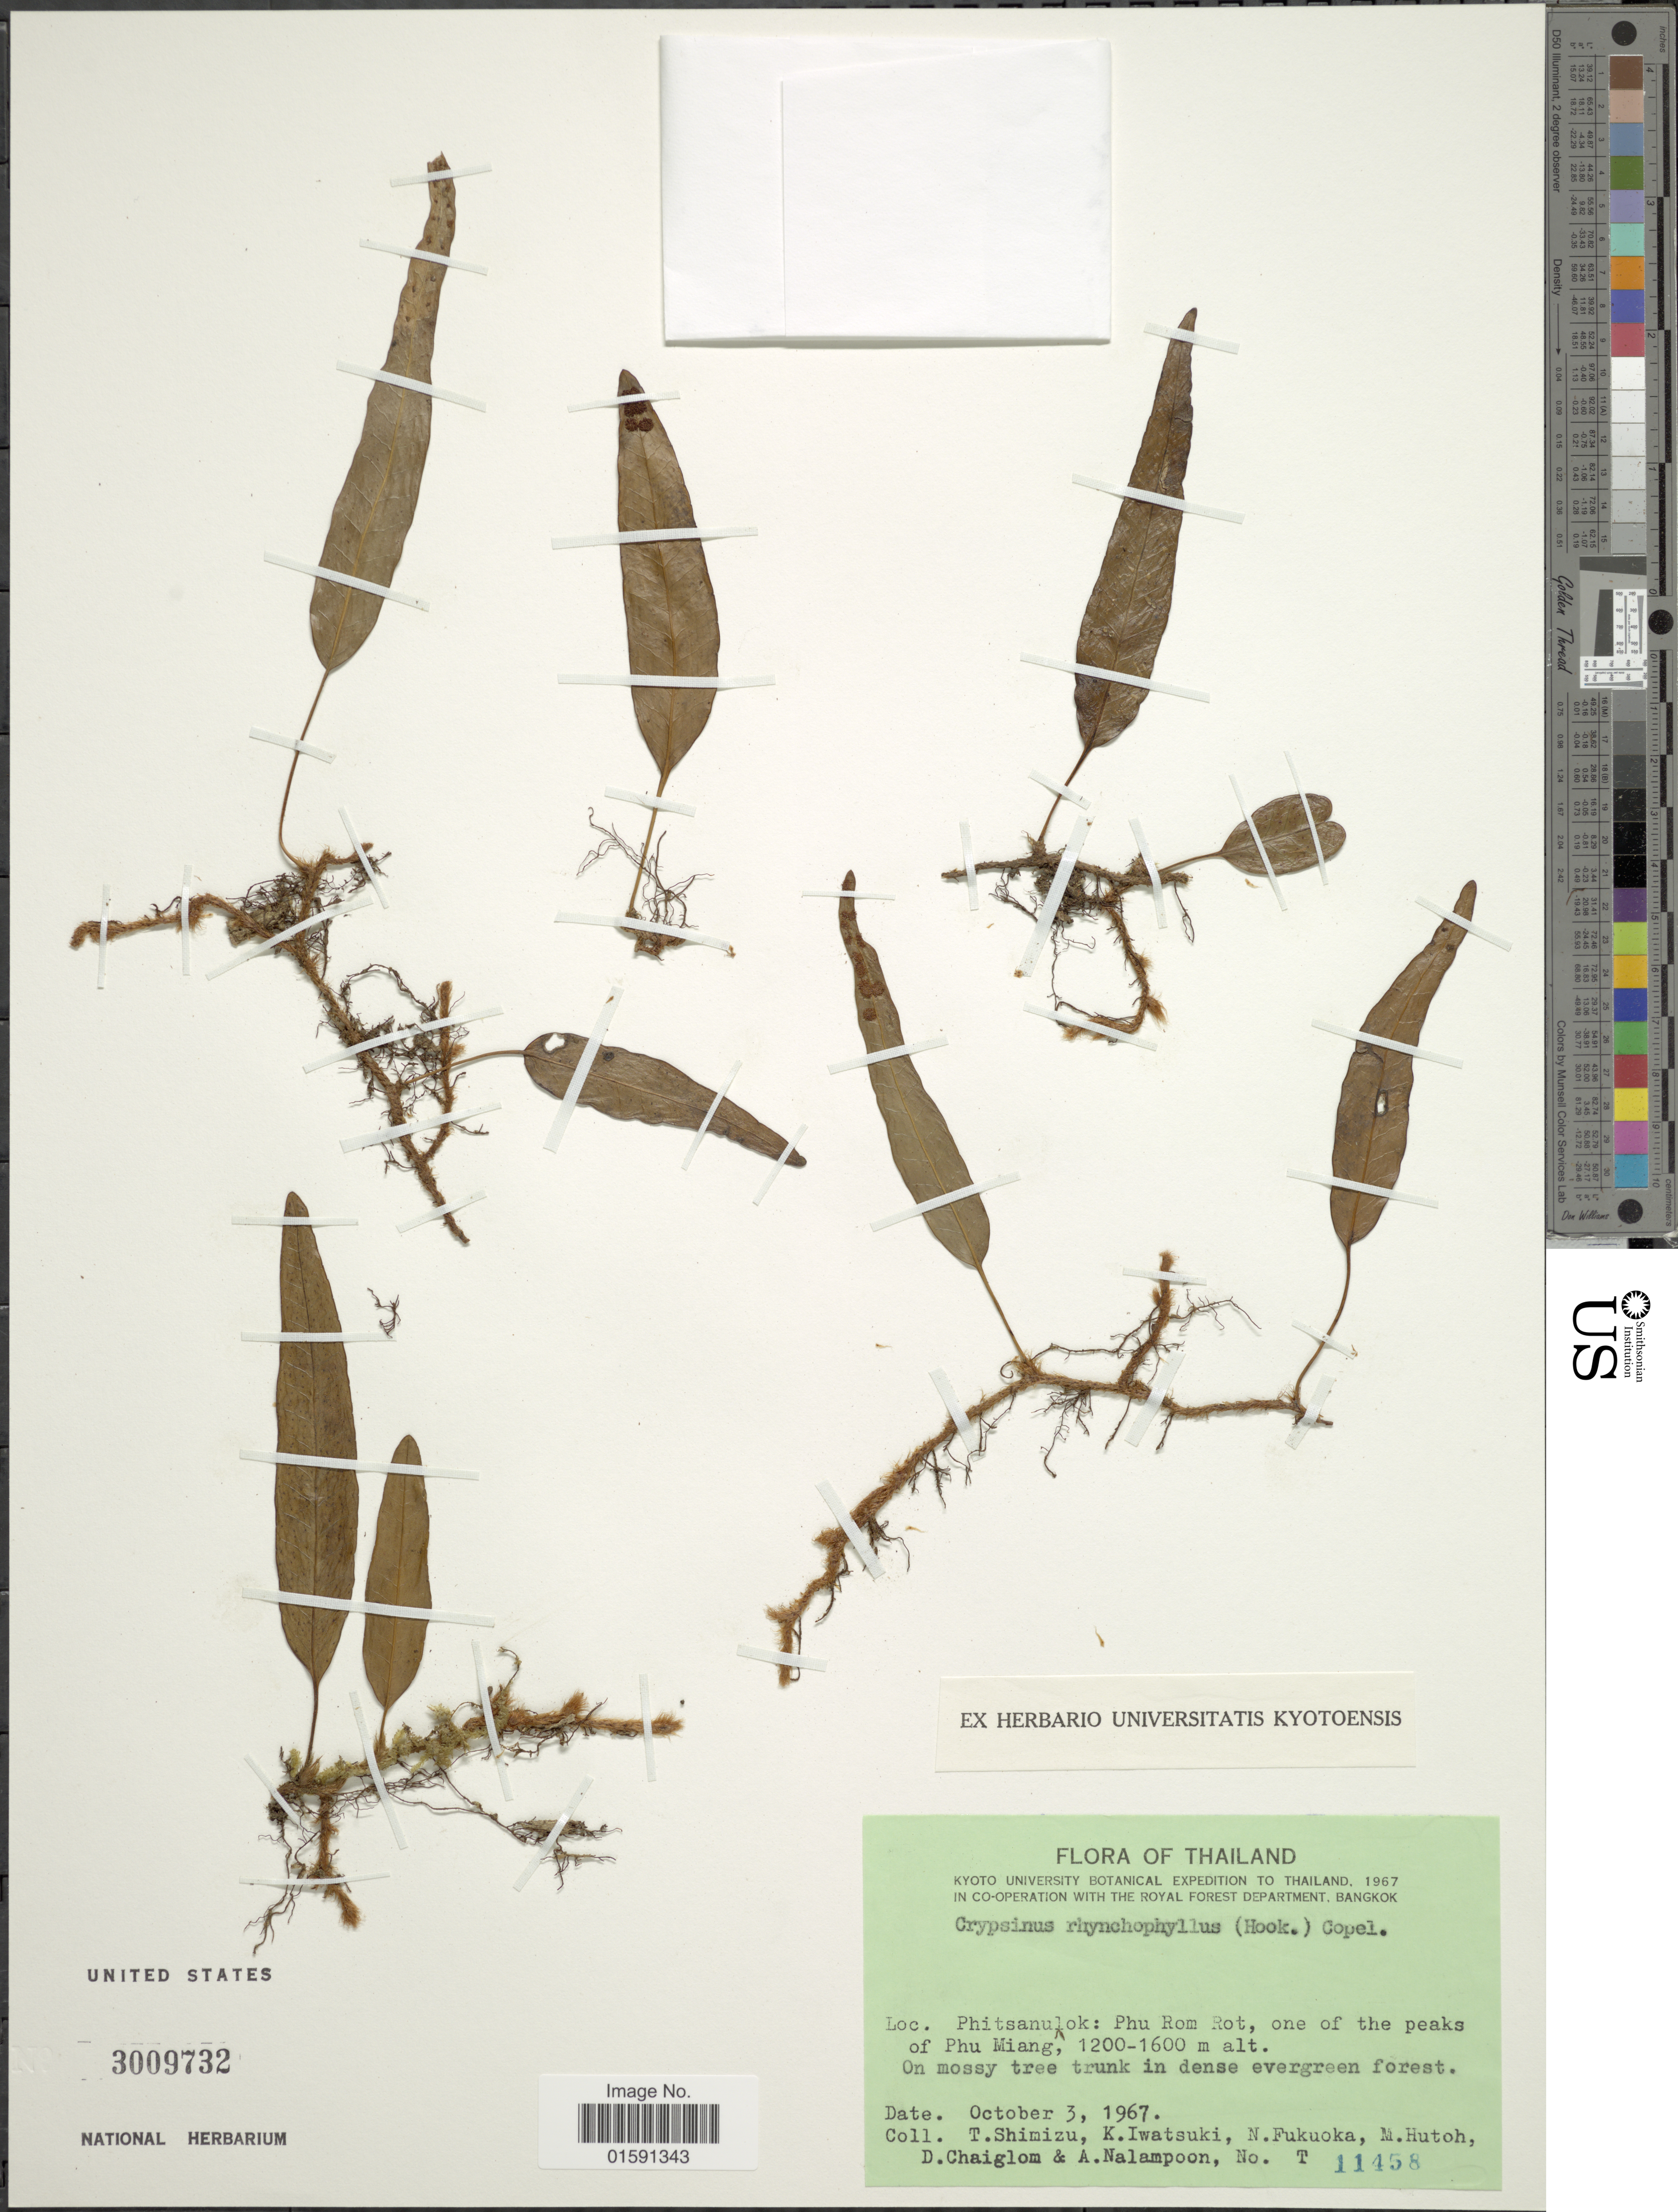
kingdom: Plantae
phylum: Tracheophyta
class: Polypodiopsida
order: Polypodiales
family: Polypodiaceae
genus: Selliguea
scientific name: Selliguea rhynchophylla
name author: (Hook.) Fraser-Jenk.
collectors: T. Shimizu, K. Iwatsuki, N. Fukuoka, M. Hutoh & et al.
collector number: T 11458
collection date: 1967-10-03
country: Thailand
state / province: Phitsanulok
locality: Phu Rom Rot, one of the peaks of Phu Miang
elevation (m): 1200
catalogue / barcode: US 3009732